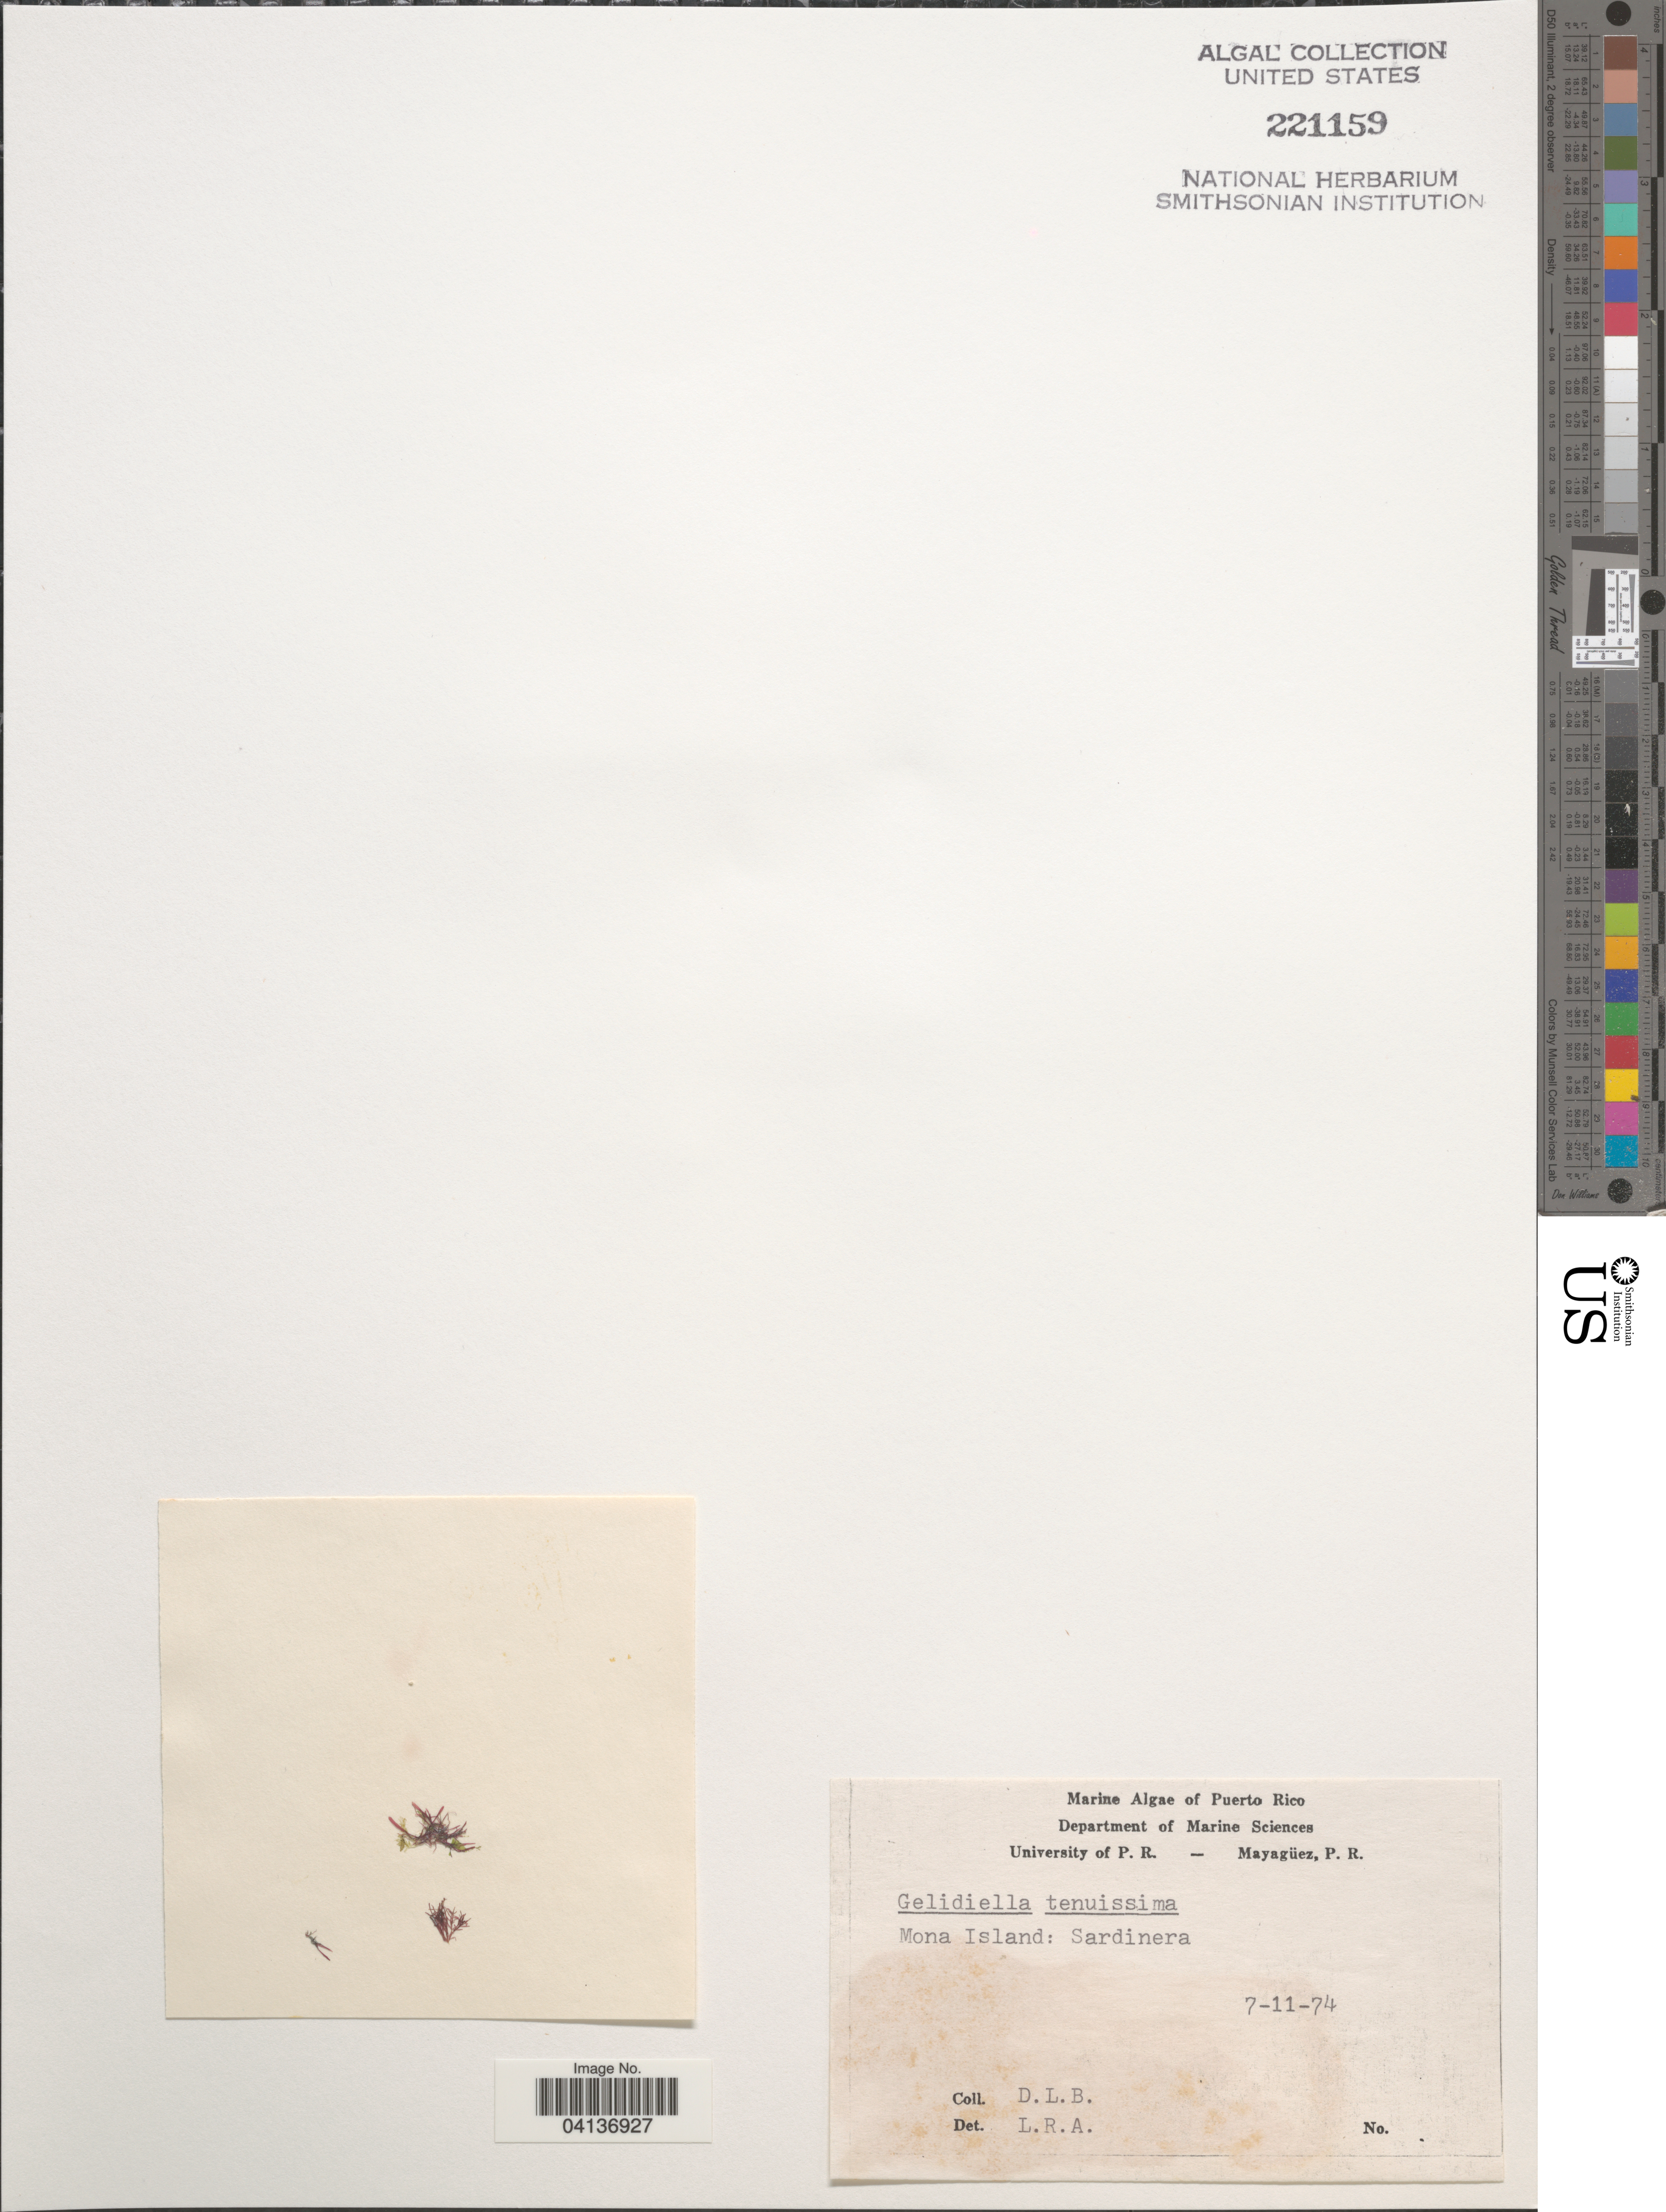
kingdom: Plantae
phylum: Rhodophyta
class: Florideophyceae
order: Gelidiales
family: Gelidiellaceae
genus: Millerella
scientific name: Millerella pannosa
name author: (Feldmann) G.H. Boo & Le Gall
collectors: D. L. B.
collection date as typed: Transcribed d/m/y: 7/11/74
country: Puerto Rico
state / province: Mayaguëz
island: Mona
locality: Mona Island: Sardinera.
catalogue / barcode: US 221159